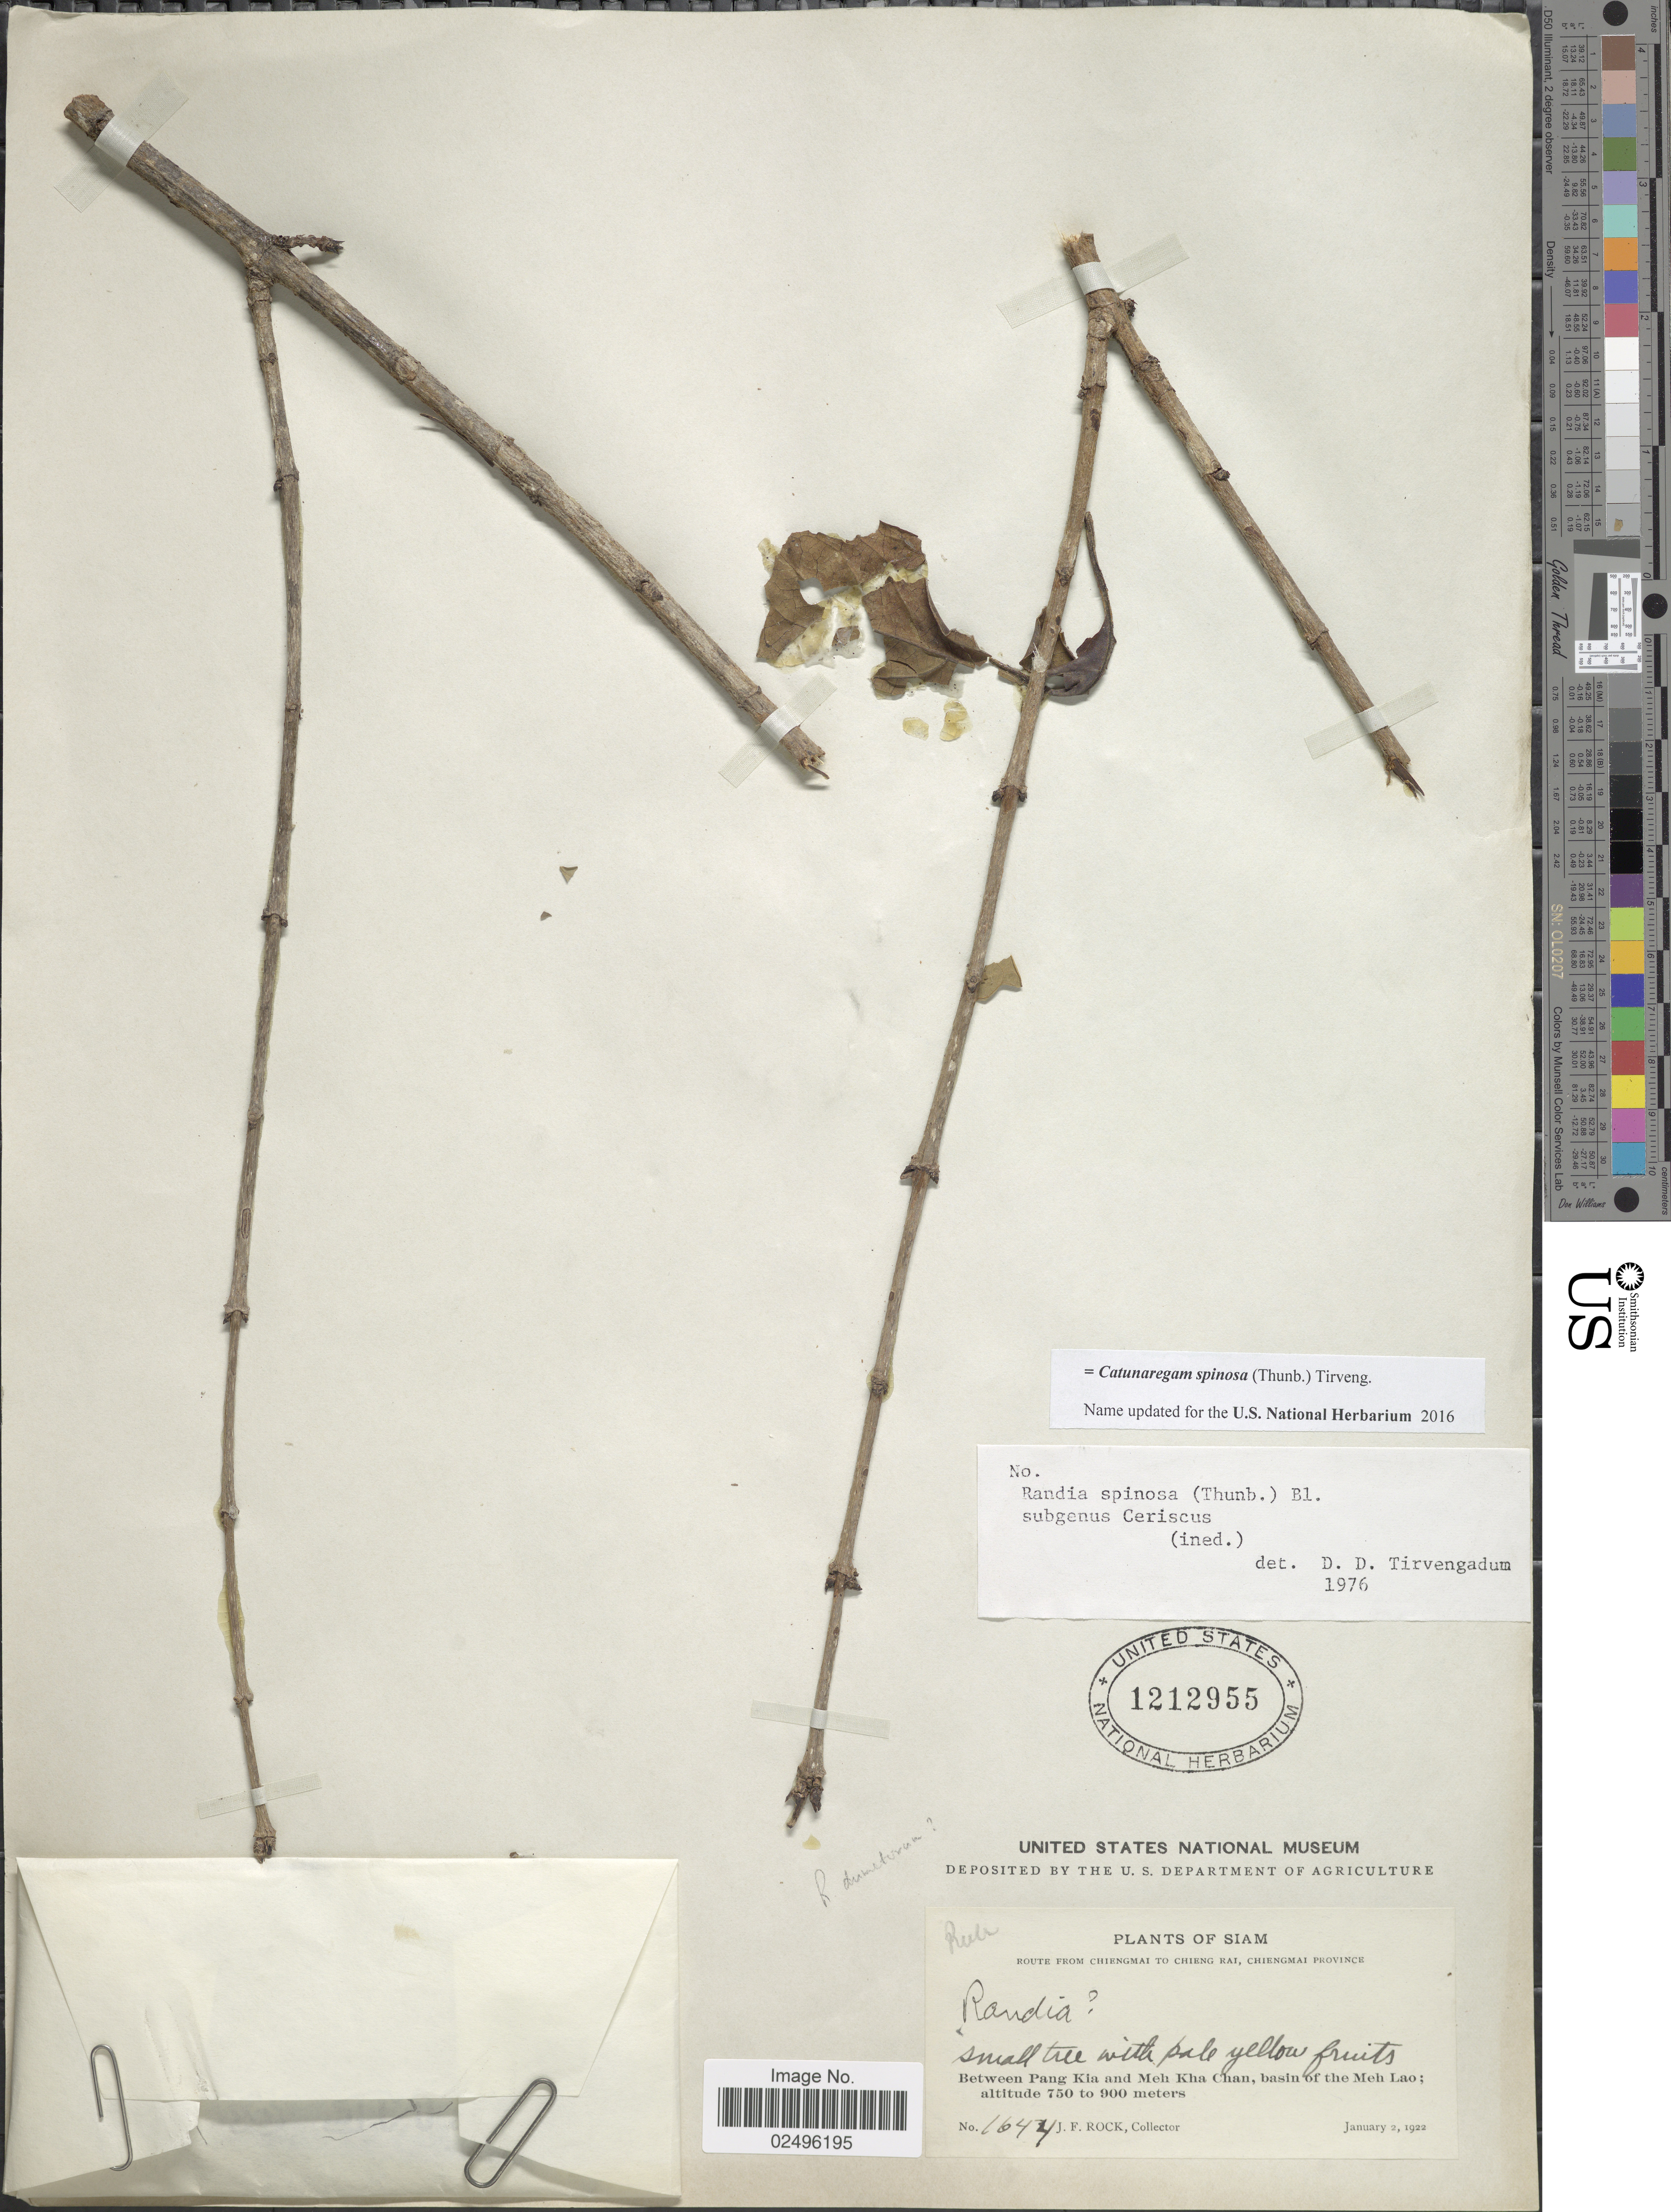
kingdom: Plantae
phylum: Tracheophyta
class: Magnoliopsida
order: Gentianales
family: Rubiaceae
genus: Catunaregam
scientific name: Catunaregam spinosa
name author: (Thunb.) Tirveng.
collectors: J. Rock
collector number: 1644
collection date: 1922-01-02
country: Thailand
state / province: Chiang Mai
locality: Siam. Route from Chiengmai to Chieng Rai, Chiengmai Province. Between Pang Kia and Meh Kha Chan, basin of the Meh Lao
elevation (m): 750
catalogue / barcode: US 1212955